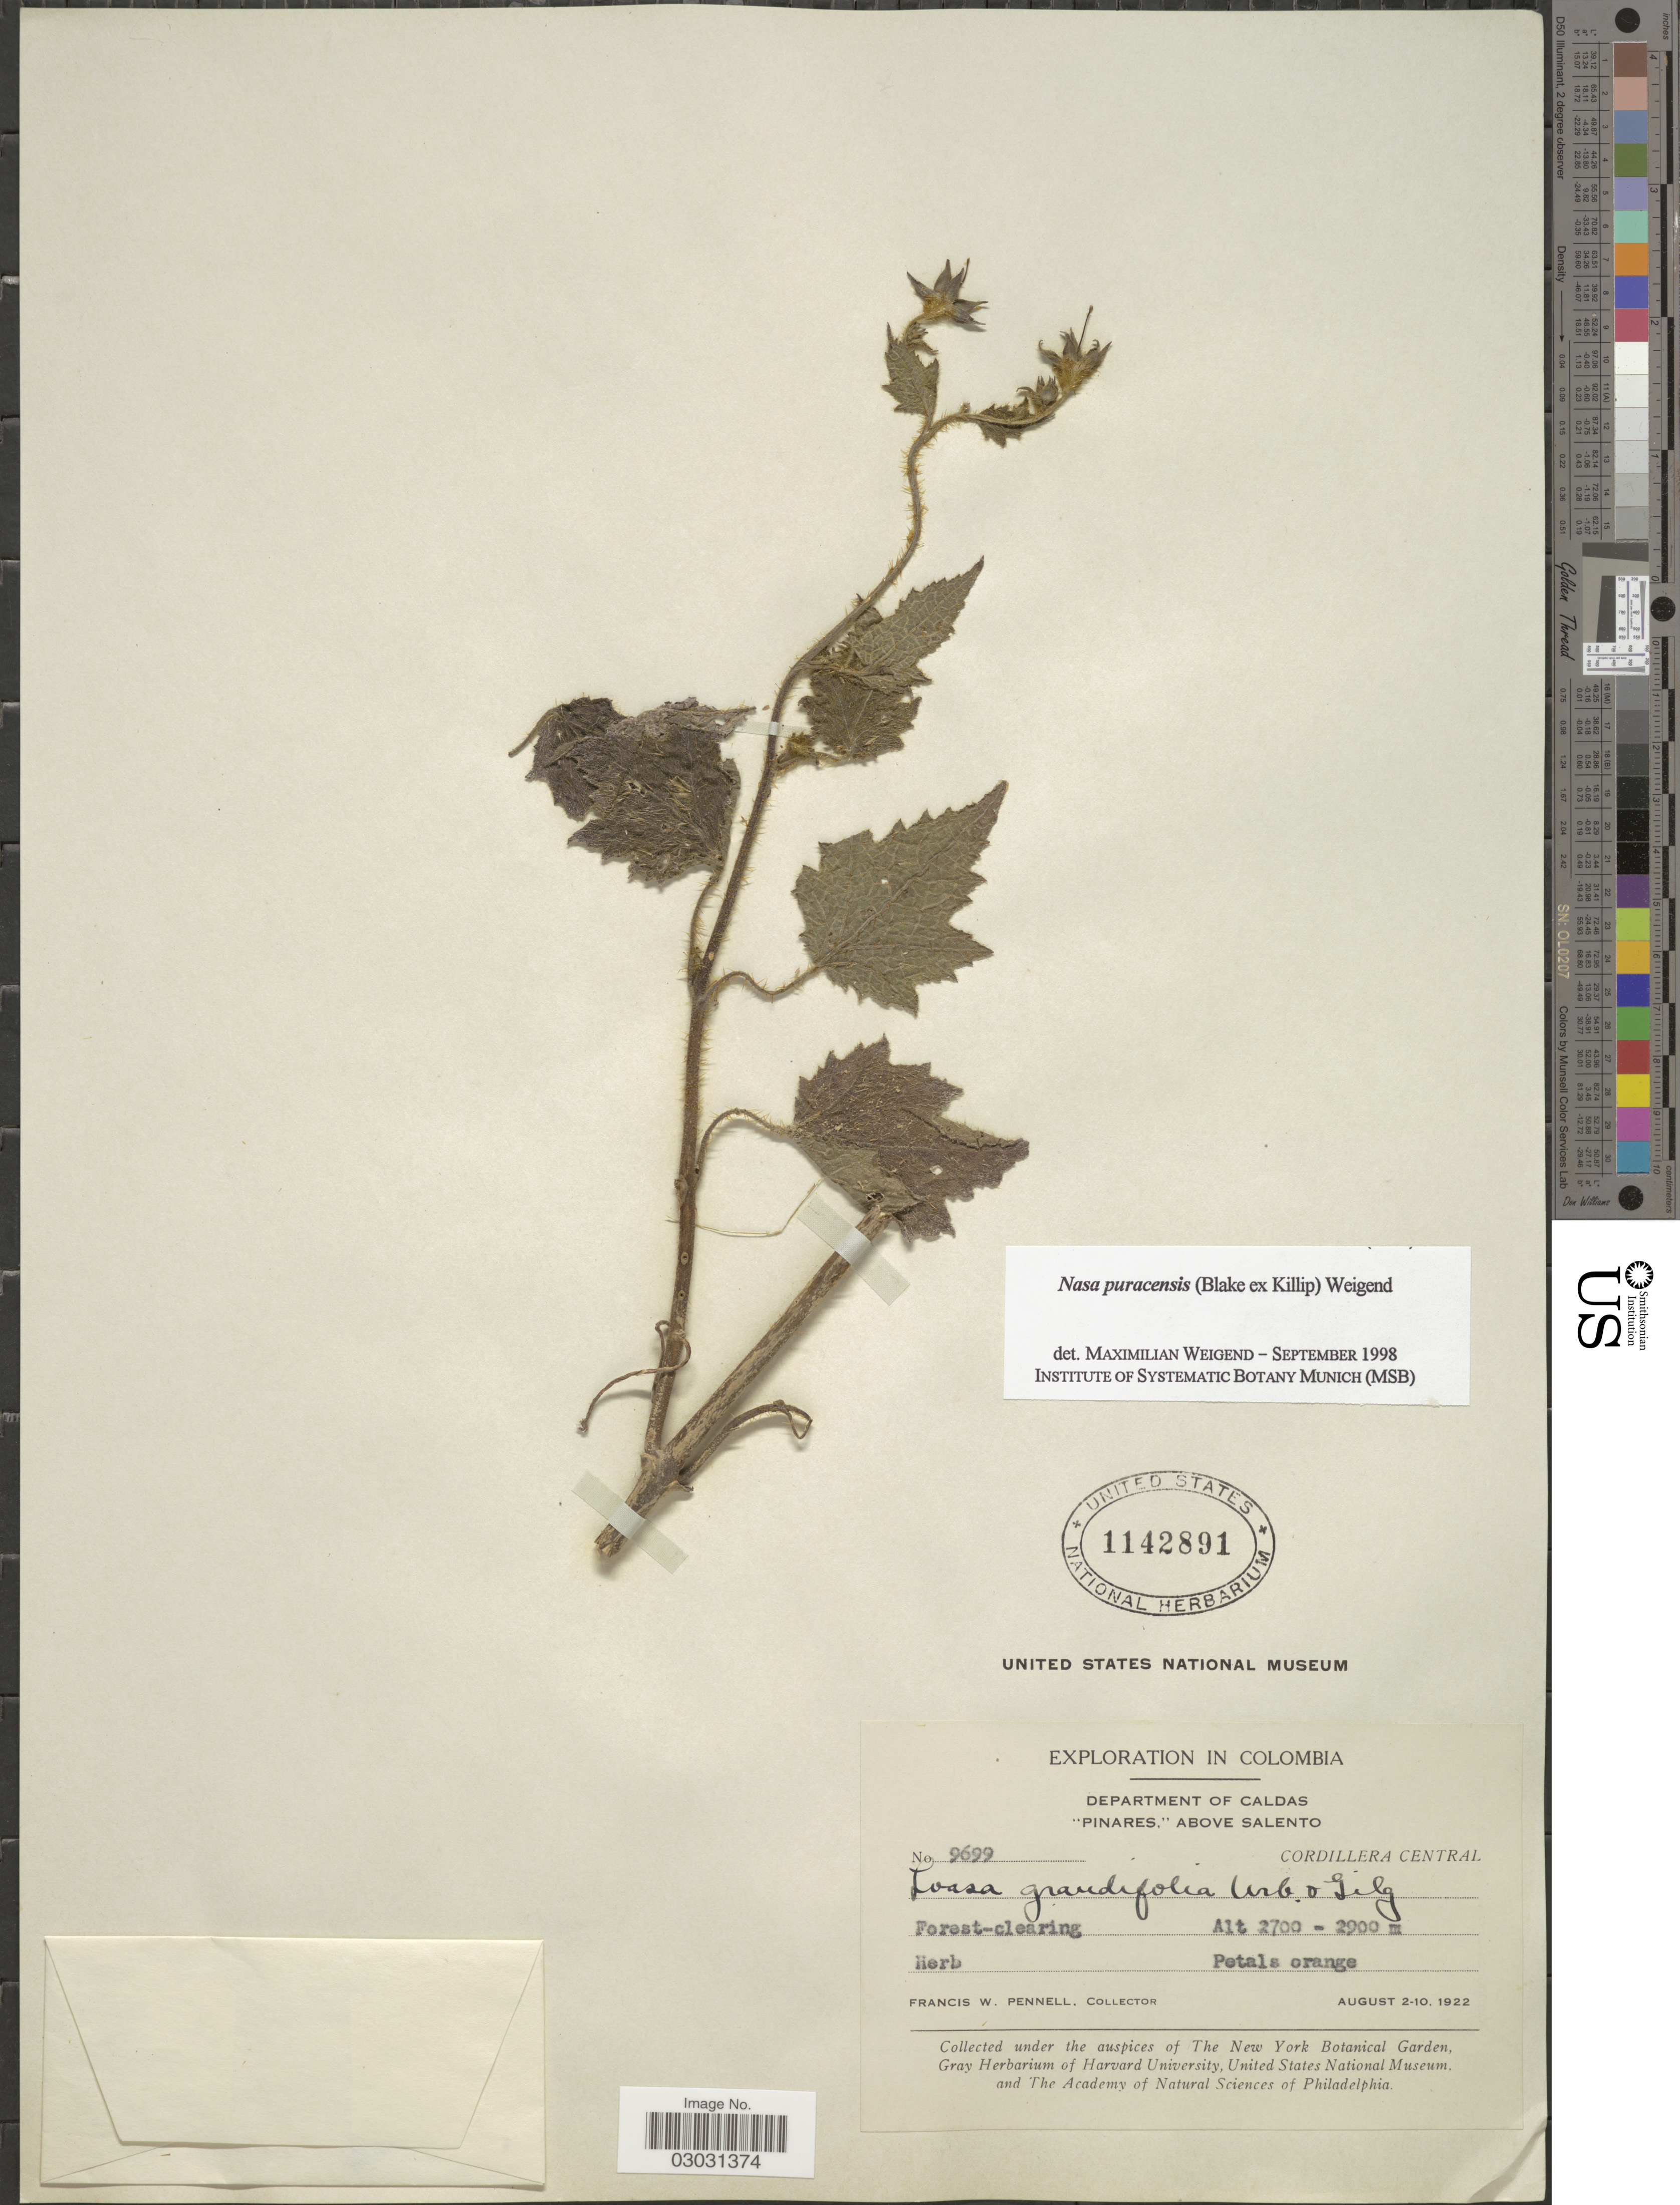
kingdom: Plantae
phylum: Tracheophyta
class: Magnoliopsida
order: Cornales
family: Loasaceae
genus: Nasa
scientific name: Nasa puracensis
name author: (Killip) Weigend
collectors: F. W. Pennell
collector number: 9699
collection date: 1922-08-02/1922-08-10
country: Colombia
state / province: Caldas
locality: Department of Caldas. "Pinares," above Salento. Cordillera Central.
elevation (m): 2700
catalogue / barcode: US 1142891